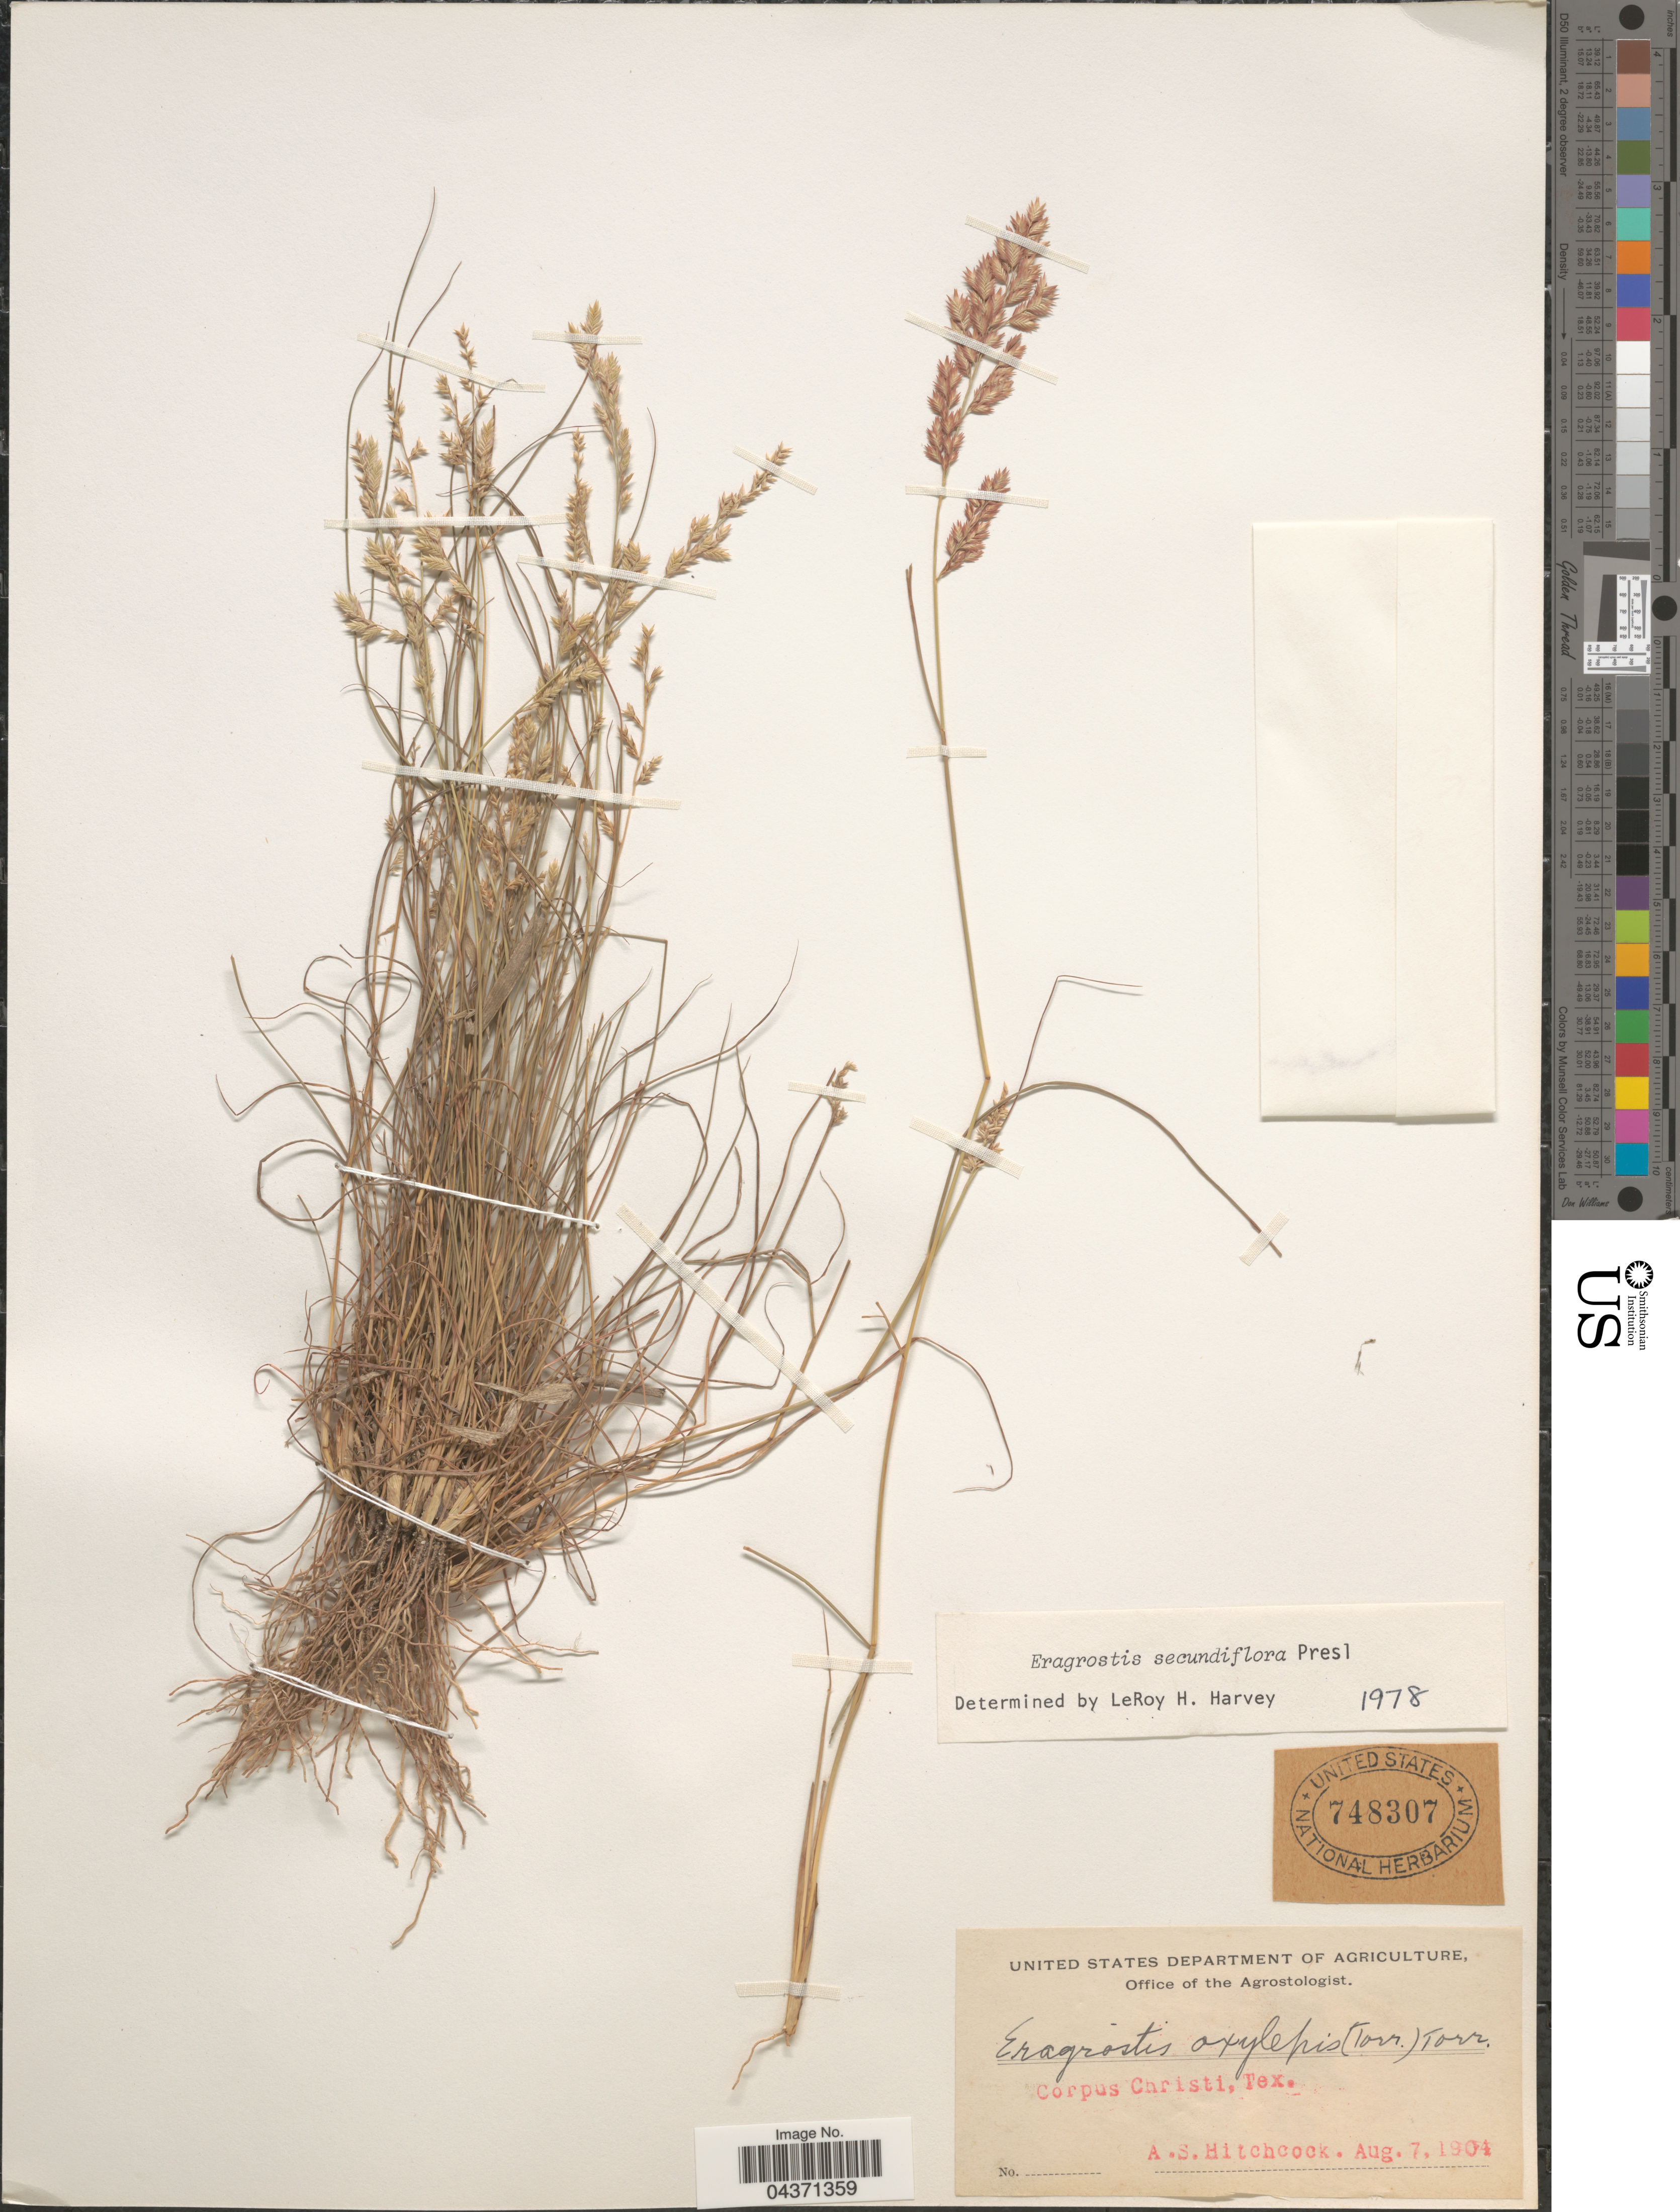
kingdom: Plantae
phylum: Tracheophyta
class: Liliopsida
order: Poales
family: Poaceae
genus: Eragrostis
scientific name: Eragrostis secundiflora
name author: J. Presl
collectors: A. S. Hitchcock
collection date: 1904-08-07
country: United States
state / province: Texas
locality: Corpus Christi.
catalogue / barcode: US 748307